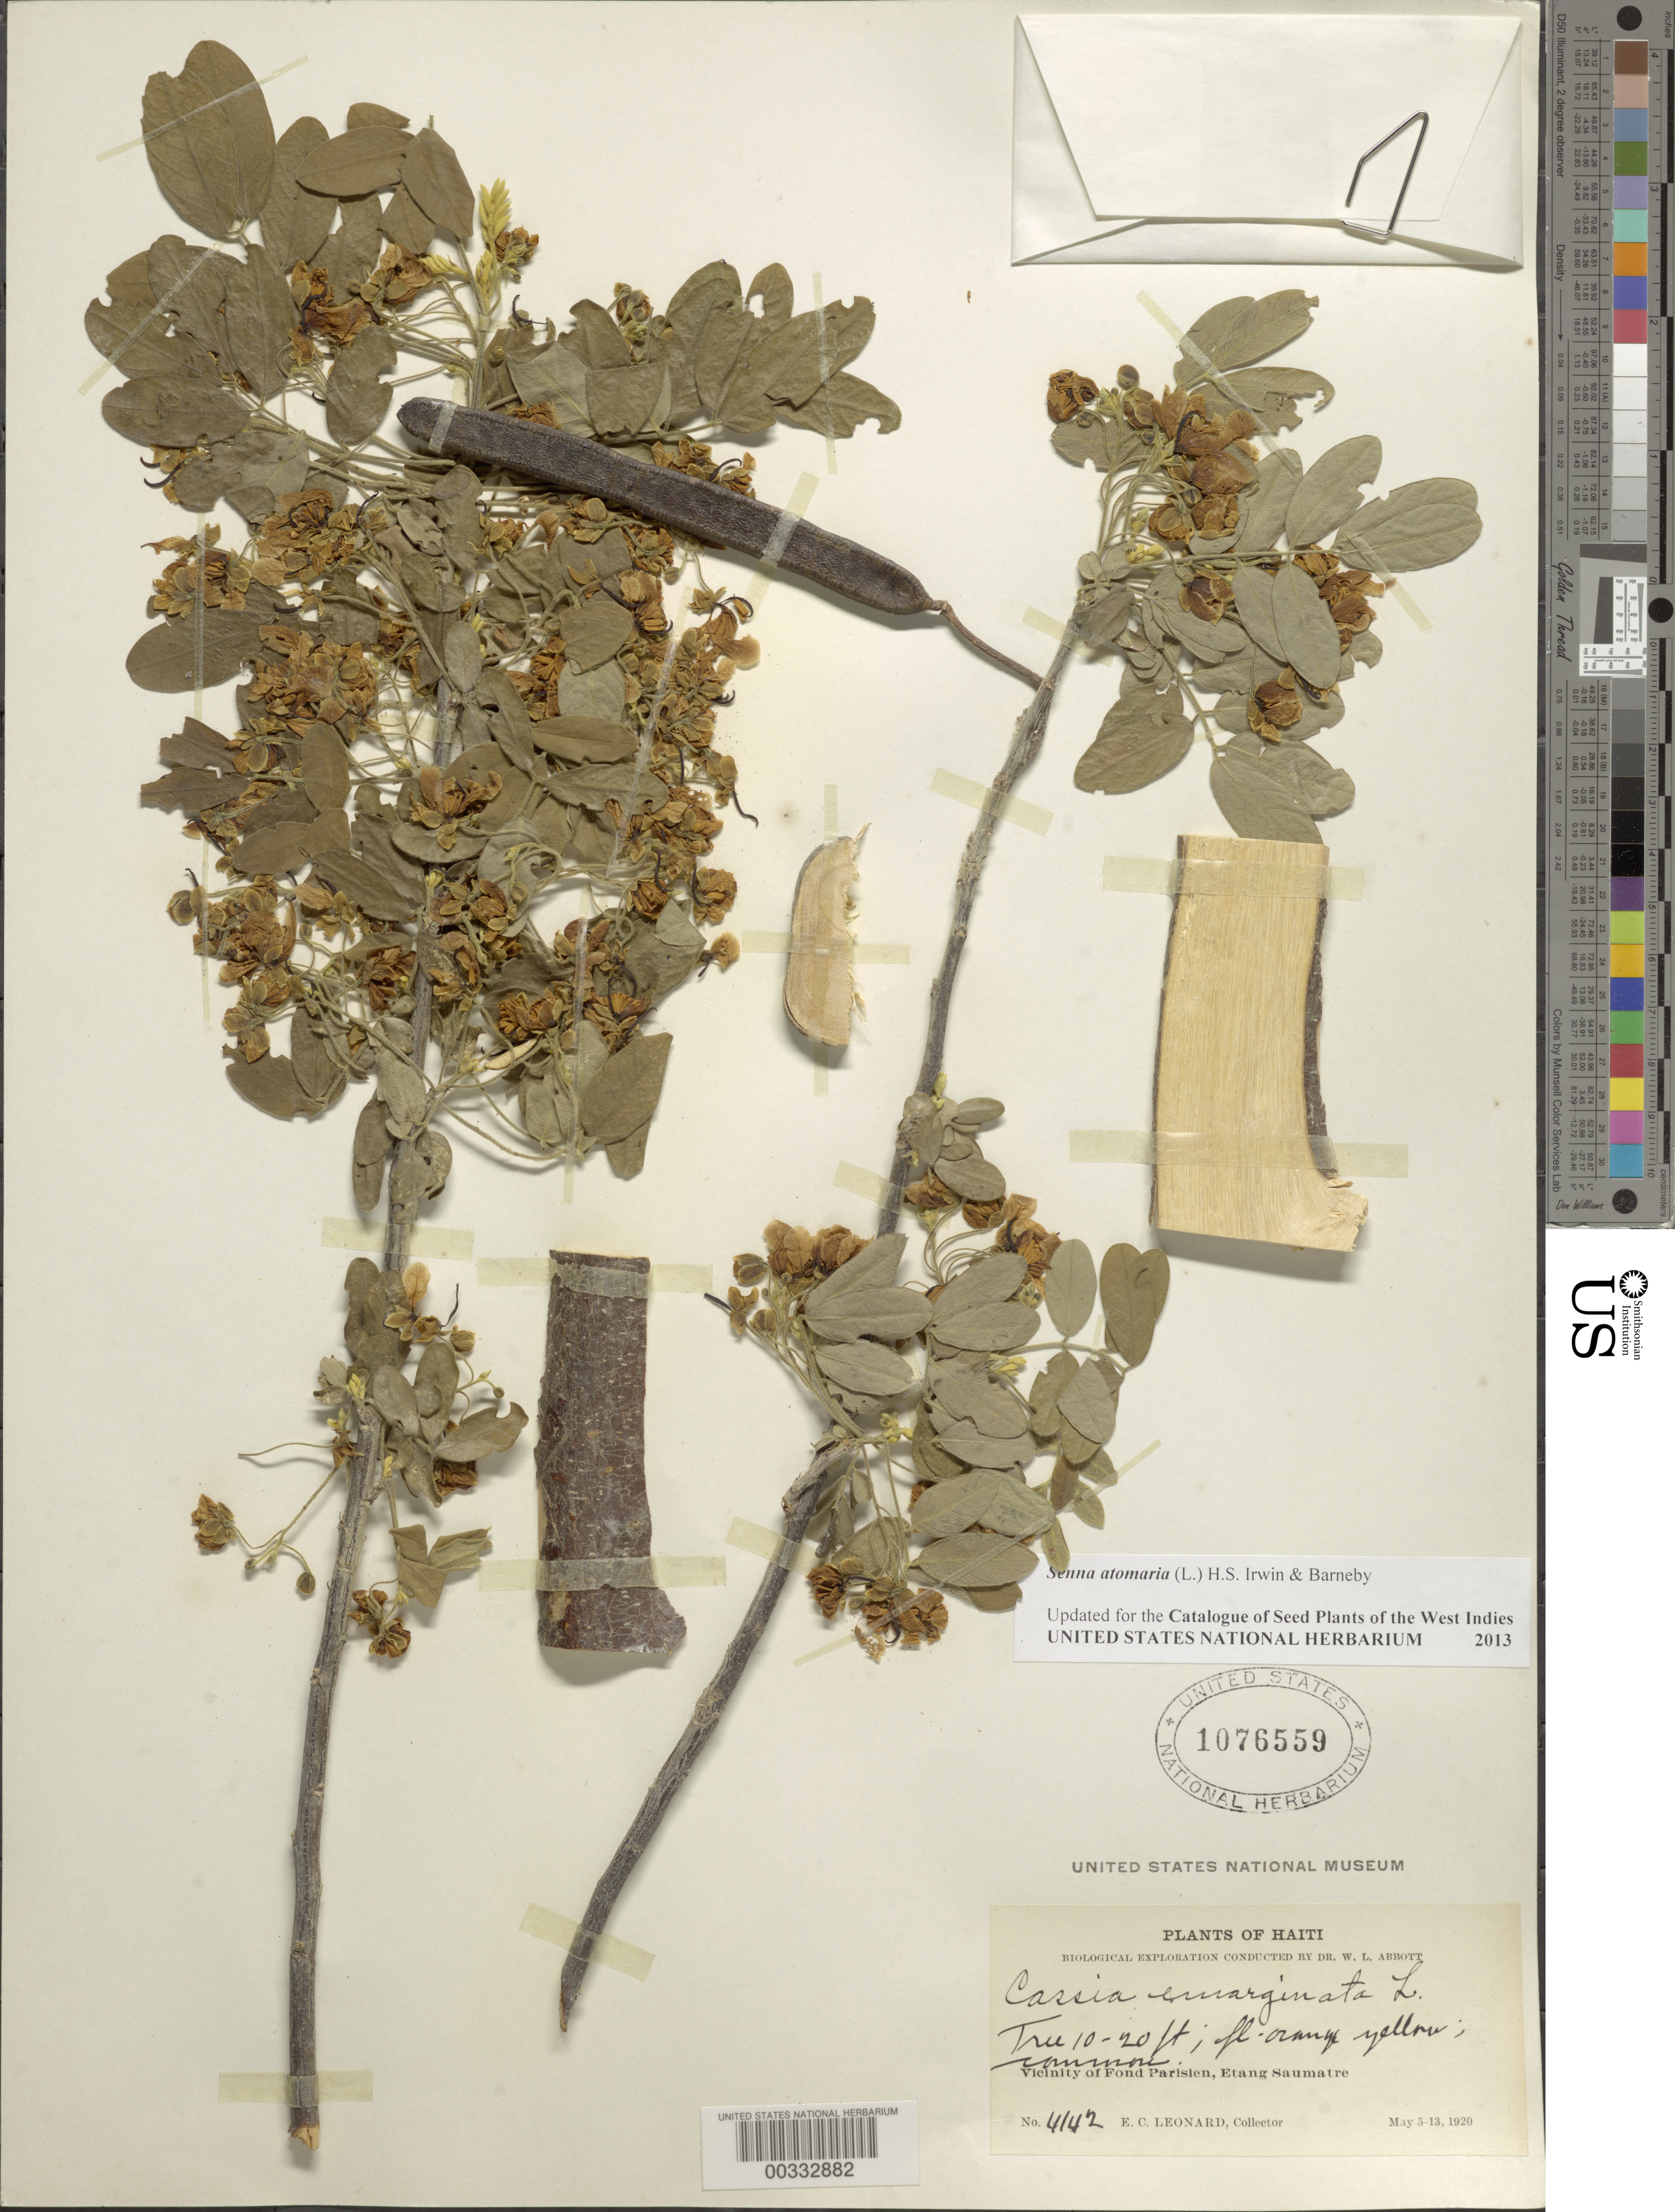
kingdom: Plantae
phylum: Tracheophyta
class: Magnoliopsida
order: Fabales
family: Fabaceae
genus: Senna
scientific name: Senna atomaria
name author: (L.) H.S. Irwin & Barneby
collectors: E. C. Leonard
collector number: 4142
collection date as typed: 05 May 1920 to 13 May 1920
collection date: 1920-05-05/1920-05-13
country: Haiti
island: Hispaniola Island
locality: Vicinity of fond parisien, etang saumatre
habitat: Common.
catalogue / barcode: US 1076559